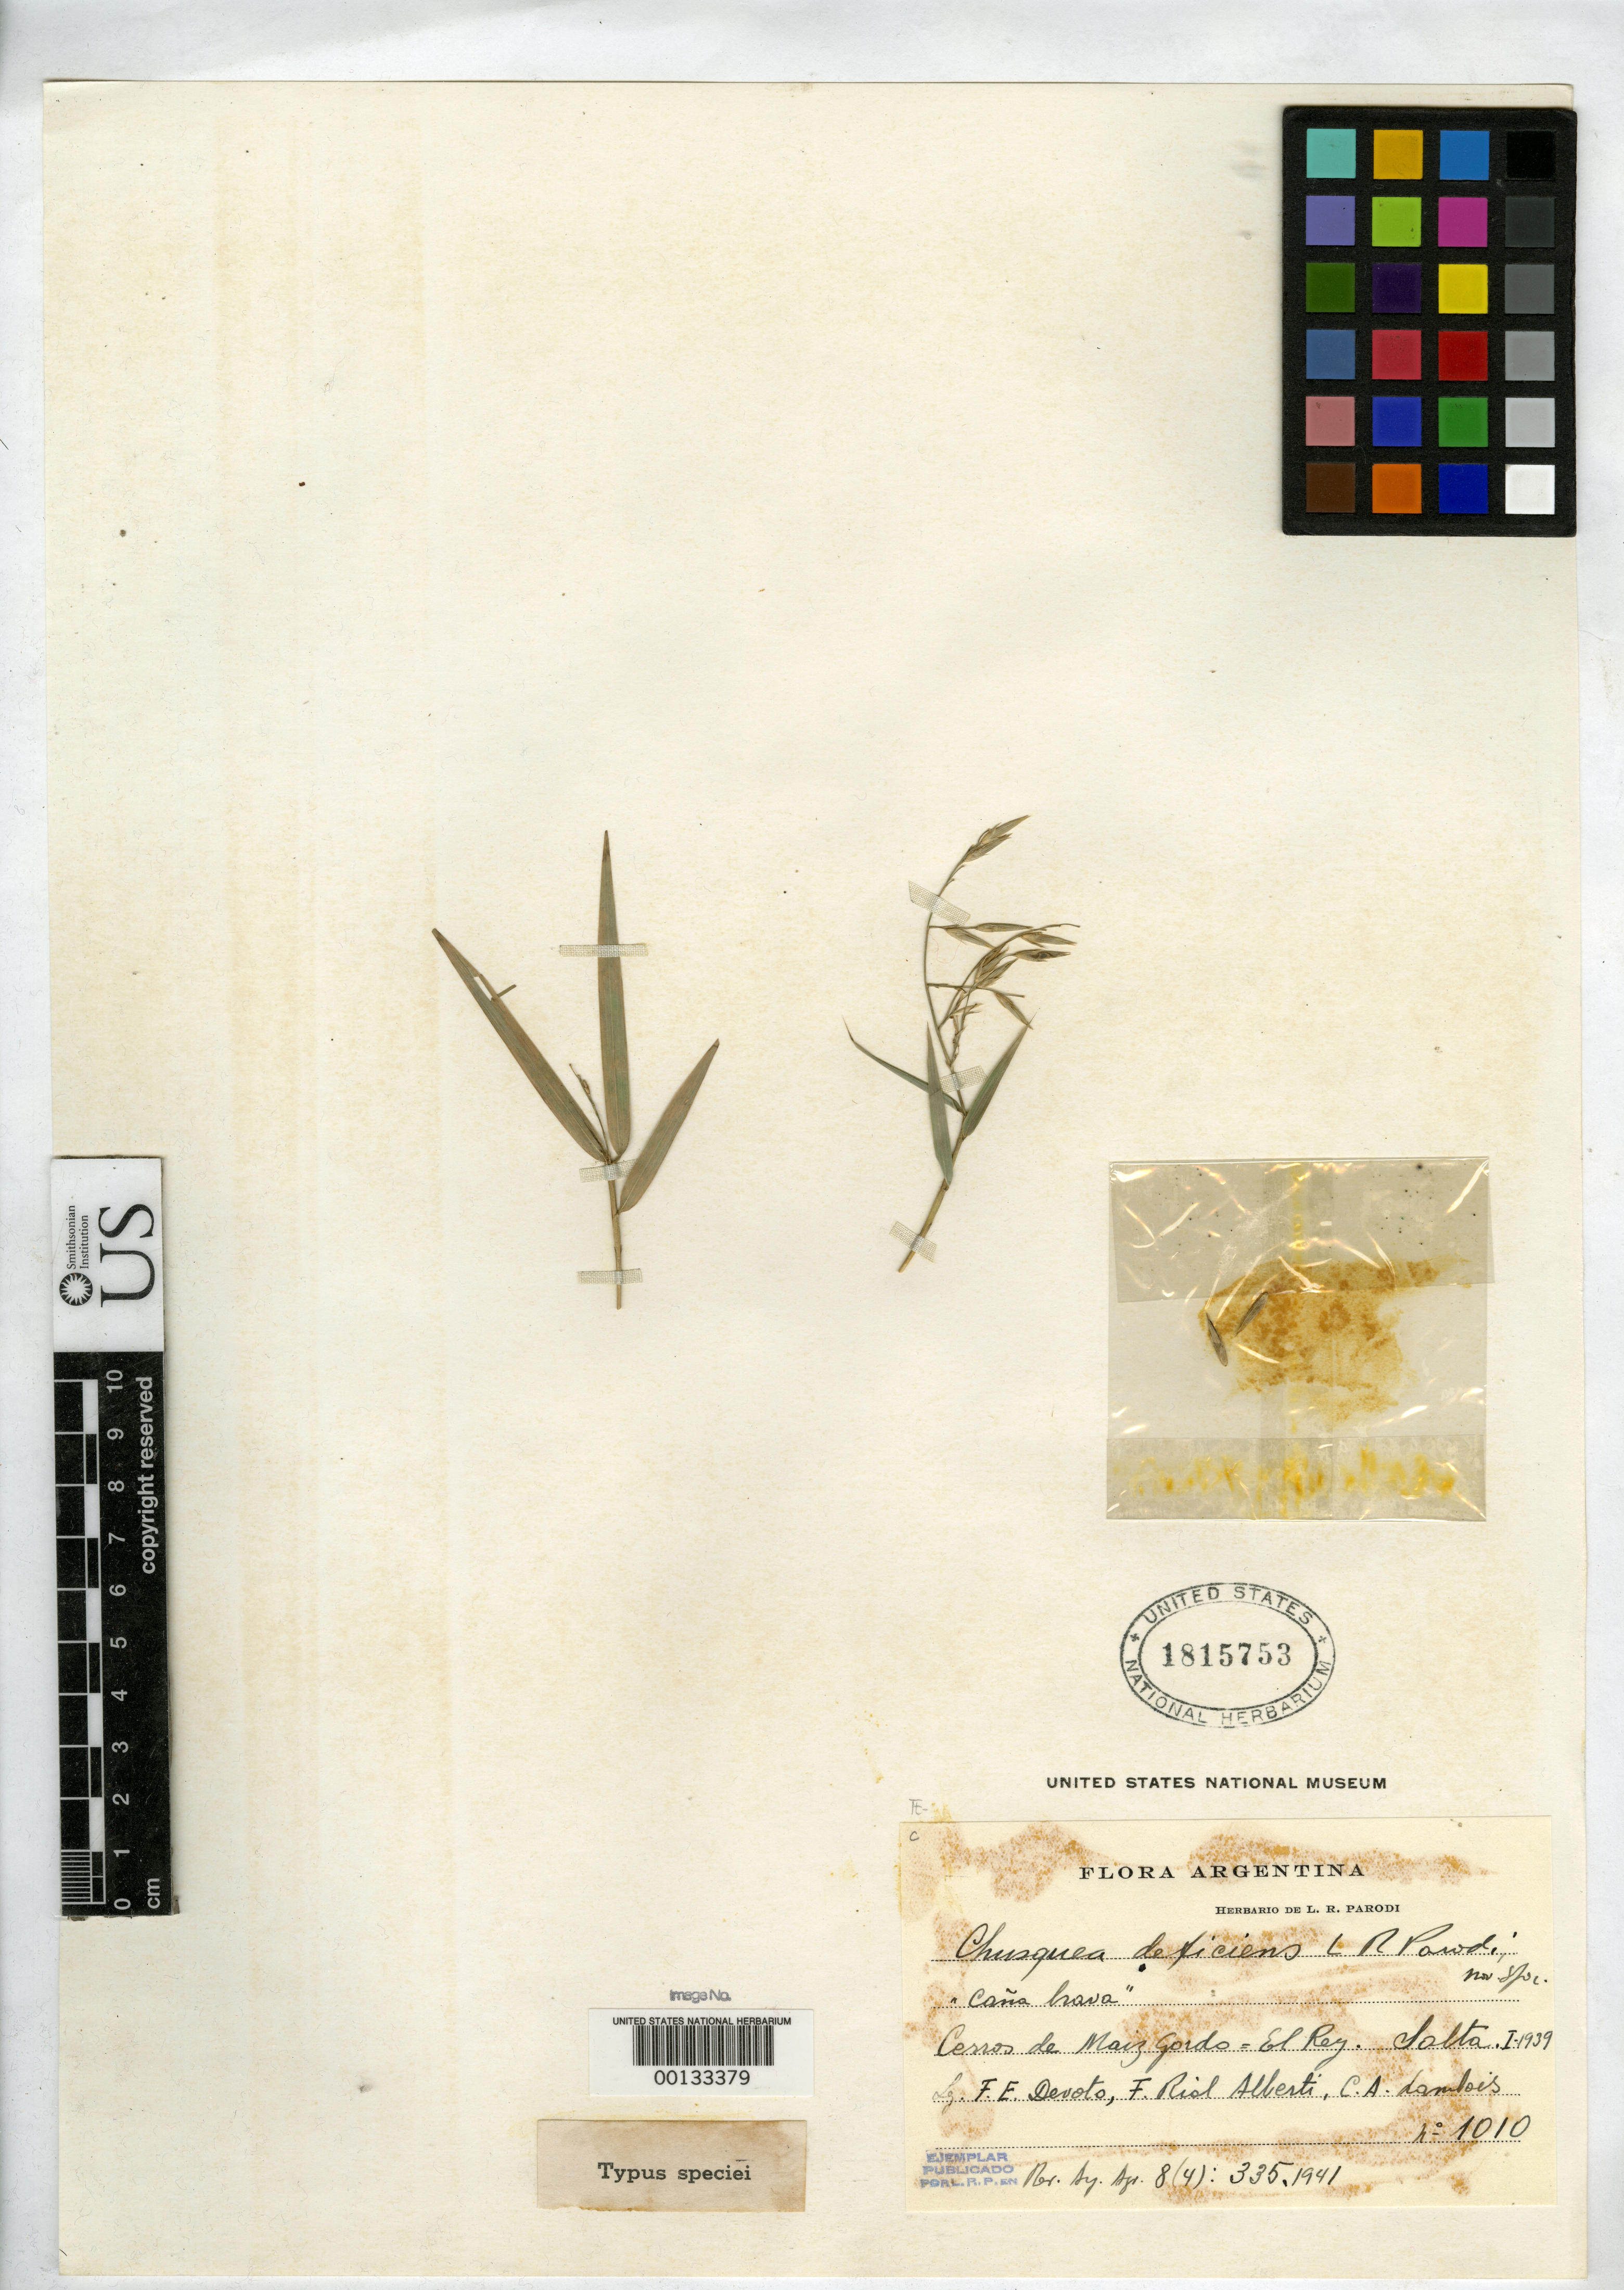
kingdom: Plantae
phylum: Tracheophyta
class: Liliopsida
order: Poales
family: Poaceae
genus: Chusquea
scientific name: Chusquea deficiens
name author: Parodi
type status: Isotype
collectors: F. Devoto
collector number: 1010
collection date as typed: Jan 1939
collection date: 1939-01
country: Argentina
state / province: Salta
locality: El Rey, Cerros de Maiz Gordo.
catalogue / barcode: US 1815753